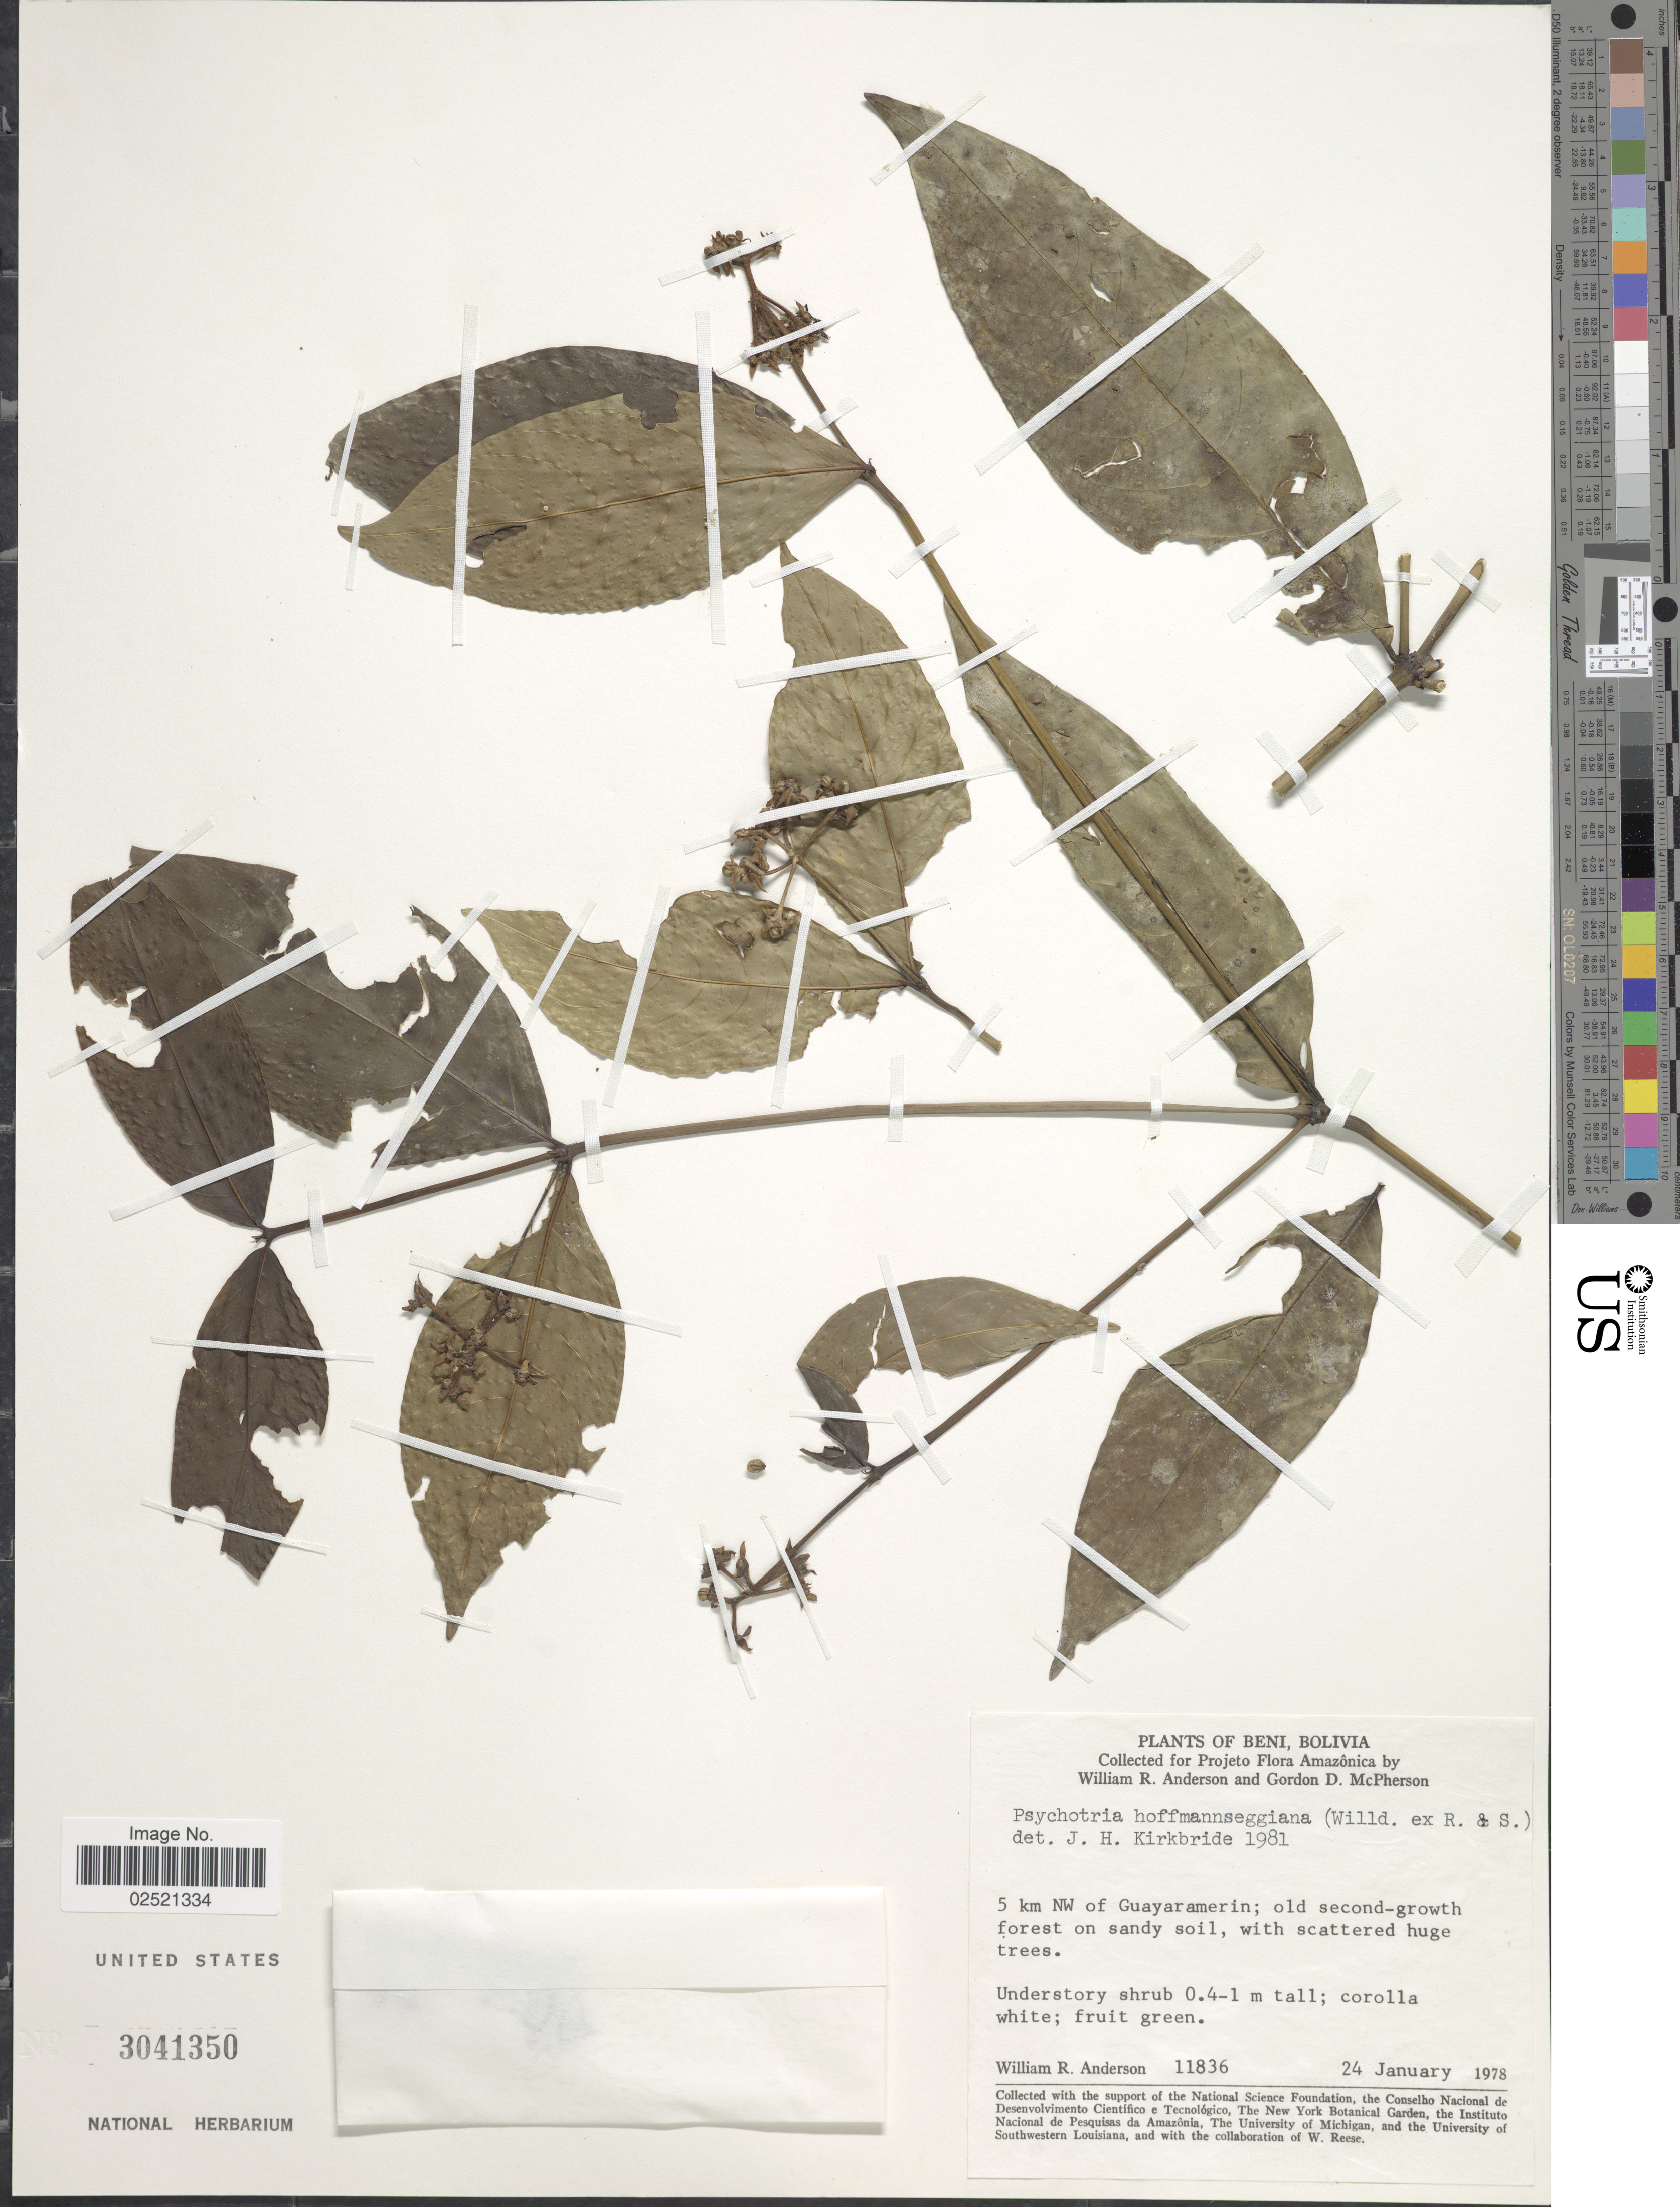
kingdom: Plantae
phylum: Tracheophyta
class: Magnoliopsida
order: Gentianales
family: Rubiaceae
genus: Psychotria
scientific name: Psychotria hoffmannseggiana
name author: (Willd. ex Roem. & Schult.) Müll. Arg.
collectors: W. R. Anderson & G. D. McPherson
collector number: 11836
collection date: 1978-01-24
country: Bolivia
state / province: Beni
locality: Amazonica, 5 km NW of Guayaramerin; old second-growth forest on sandy soil.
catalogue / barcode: US 3041350